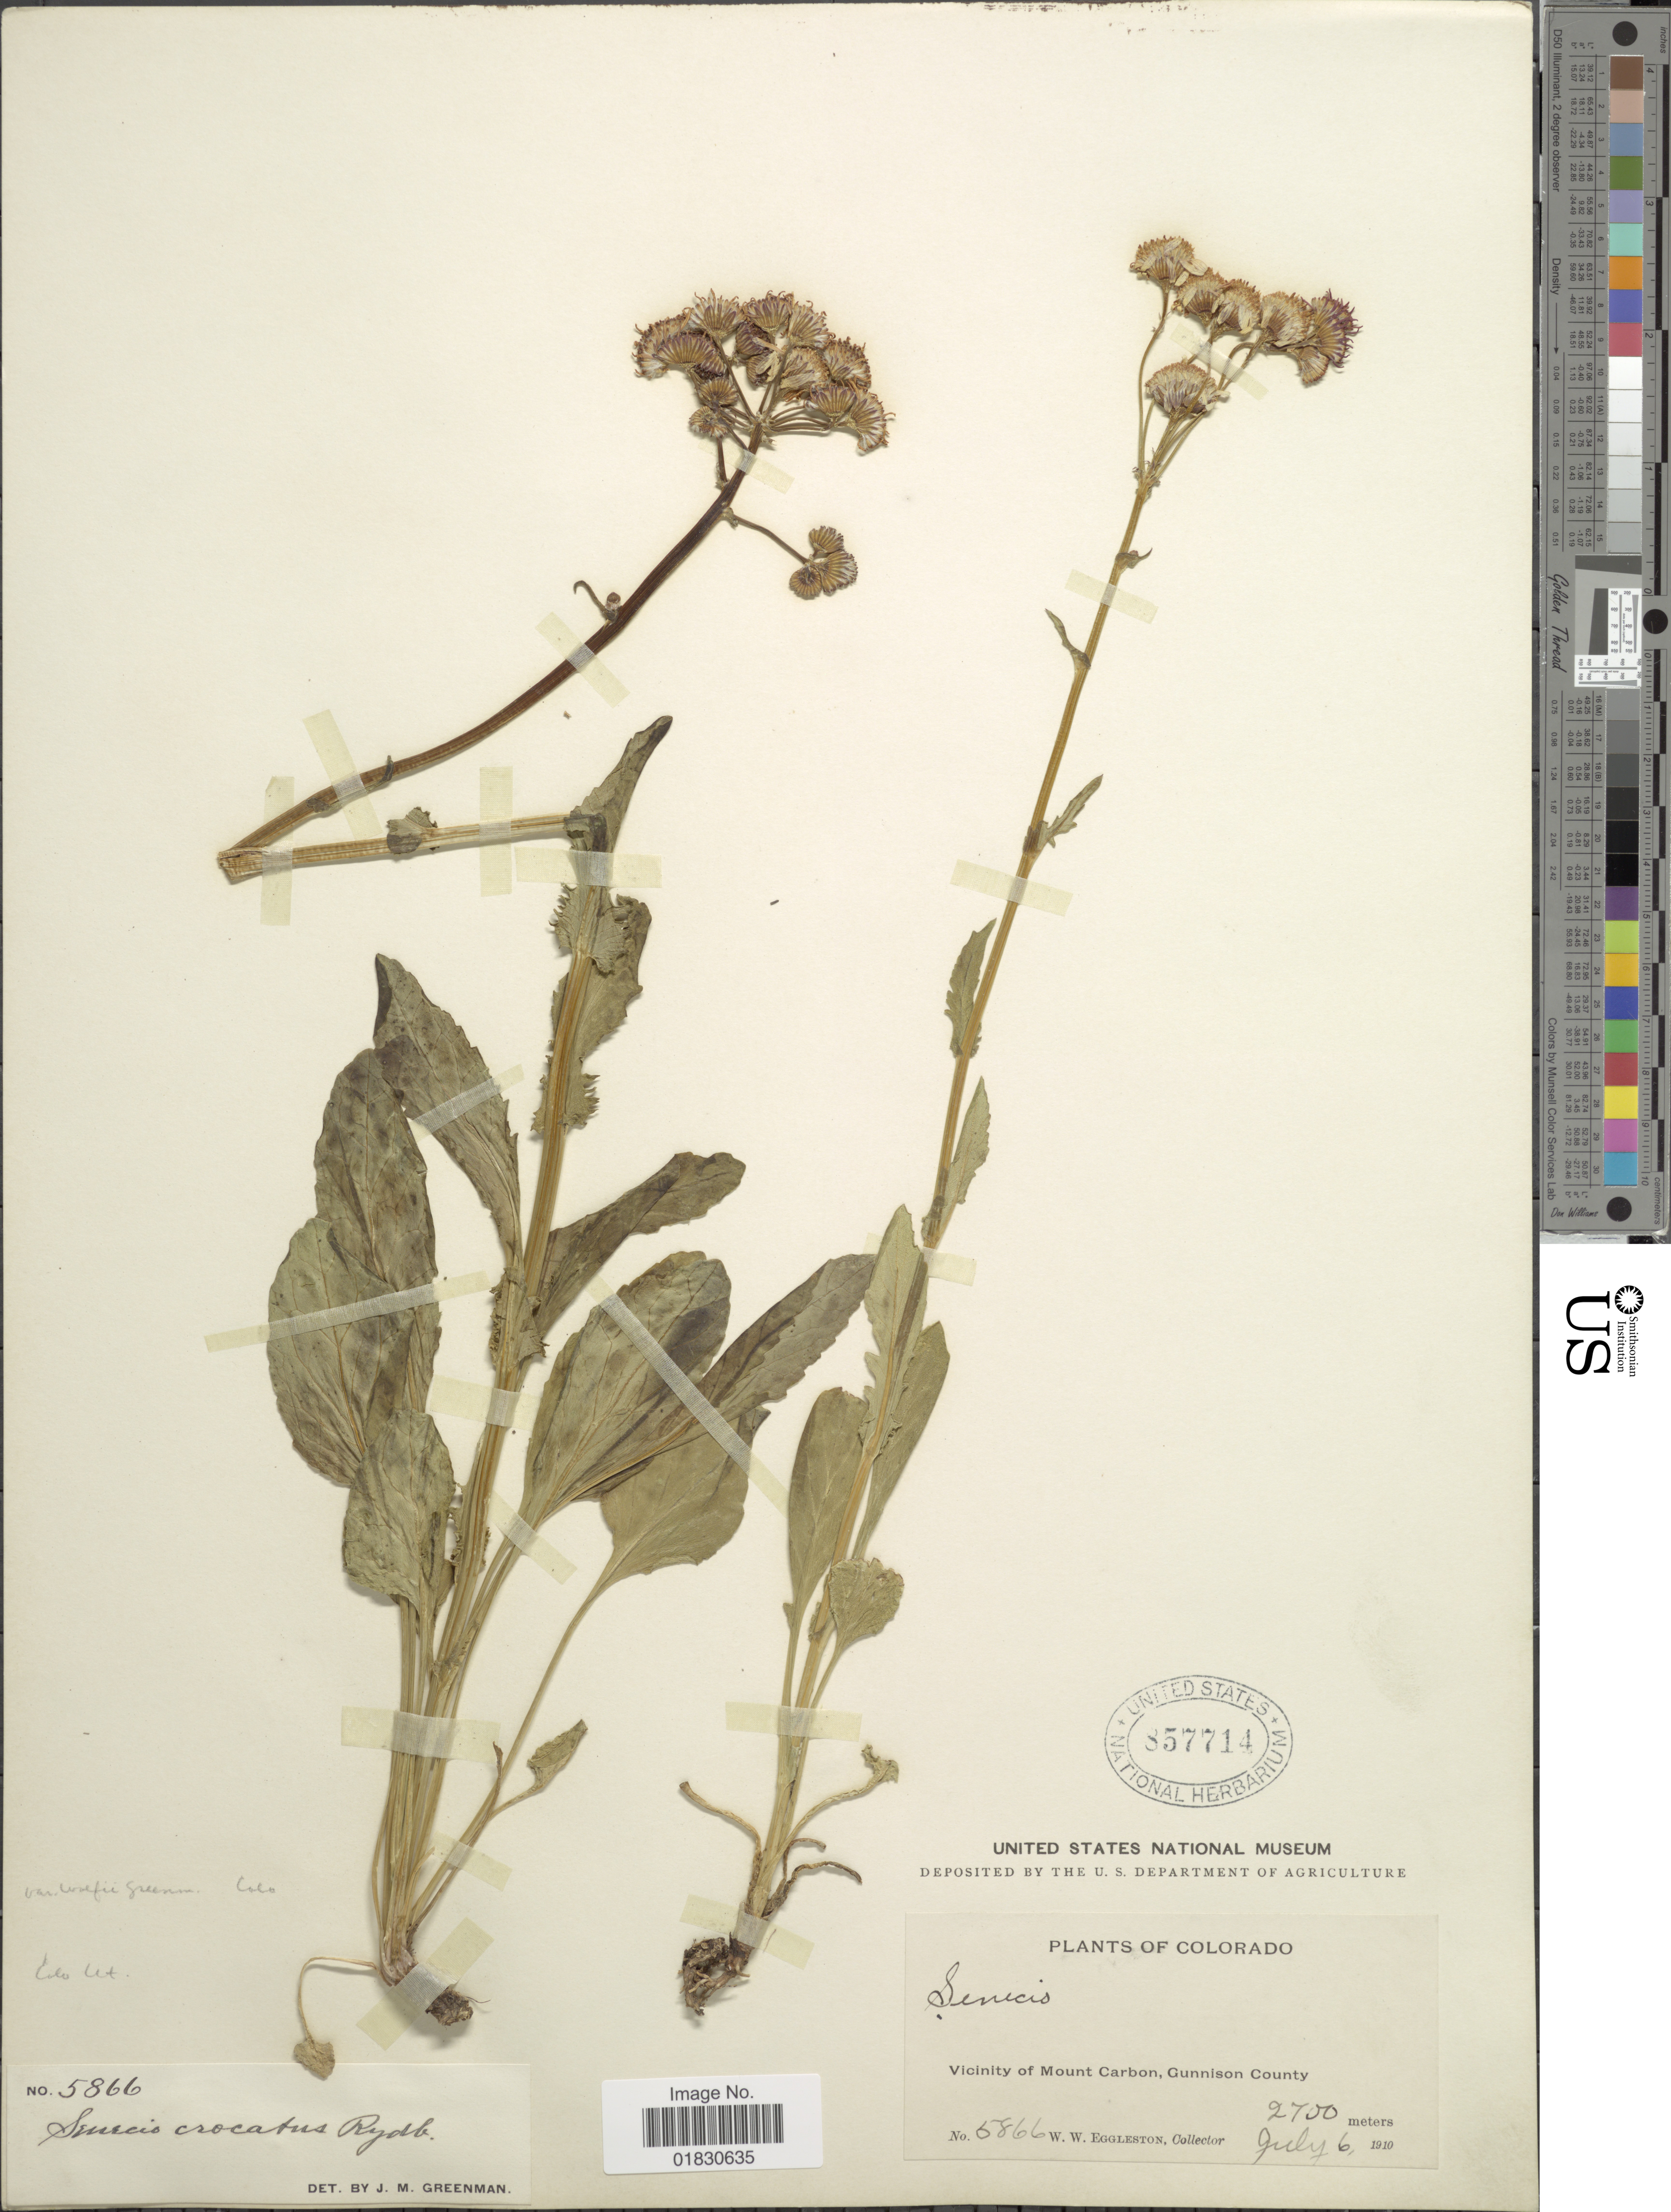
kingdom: Plantae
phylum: Tracheophyta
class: Magnoliopsida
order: Asterales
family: Asteraceae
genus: Packera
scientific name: Packera crocata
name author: (Rydb.) W.A. Weber & Á. Löve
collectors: W. W. Eggleston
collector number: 5866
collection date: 1910-07-06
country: United States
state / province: Colorado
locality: Vicinity of Mount Carbon, Gunnison County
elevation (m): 2700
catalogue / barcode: US 857714